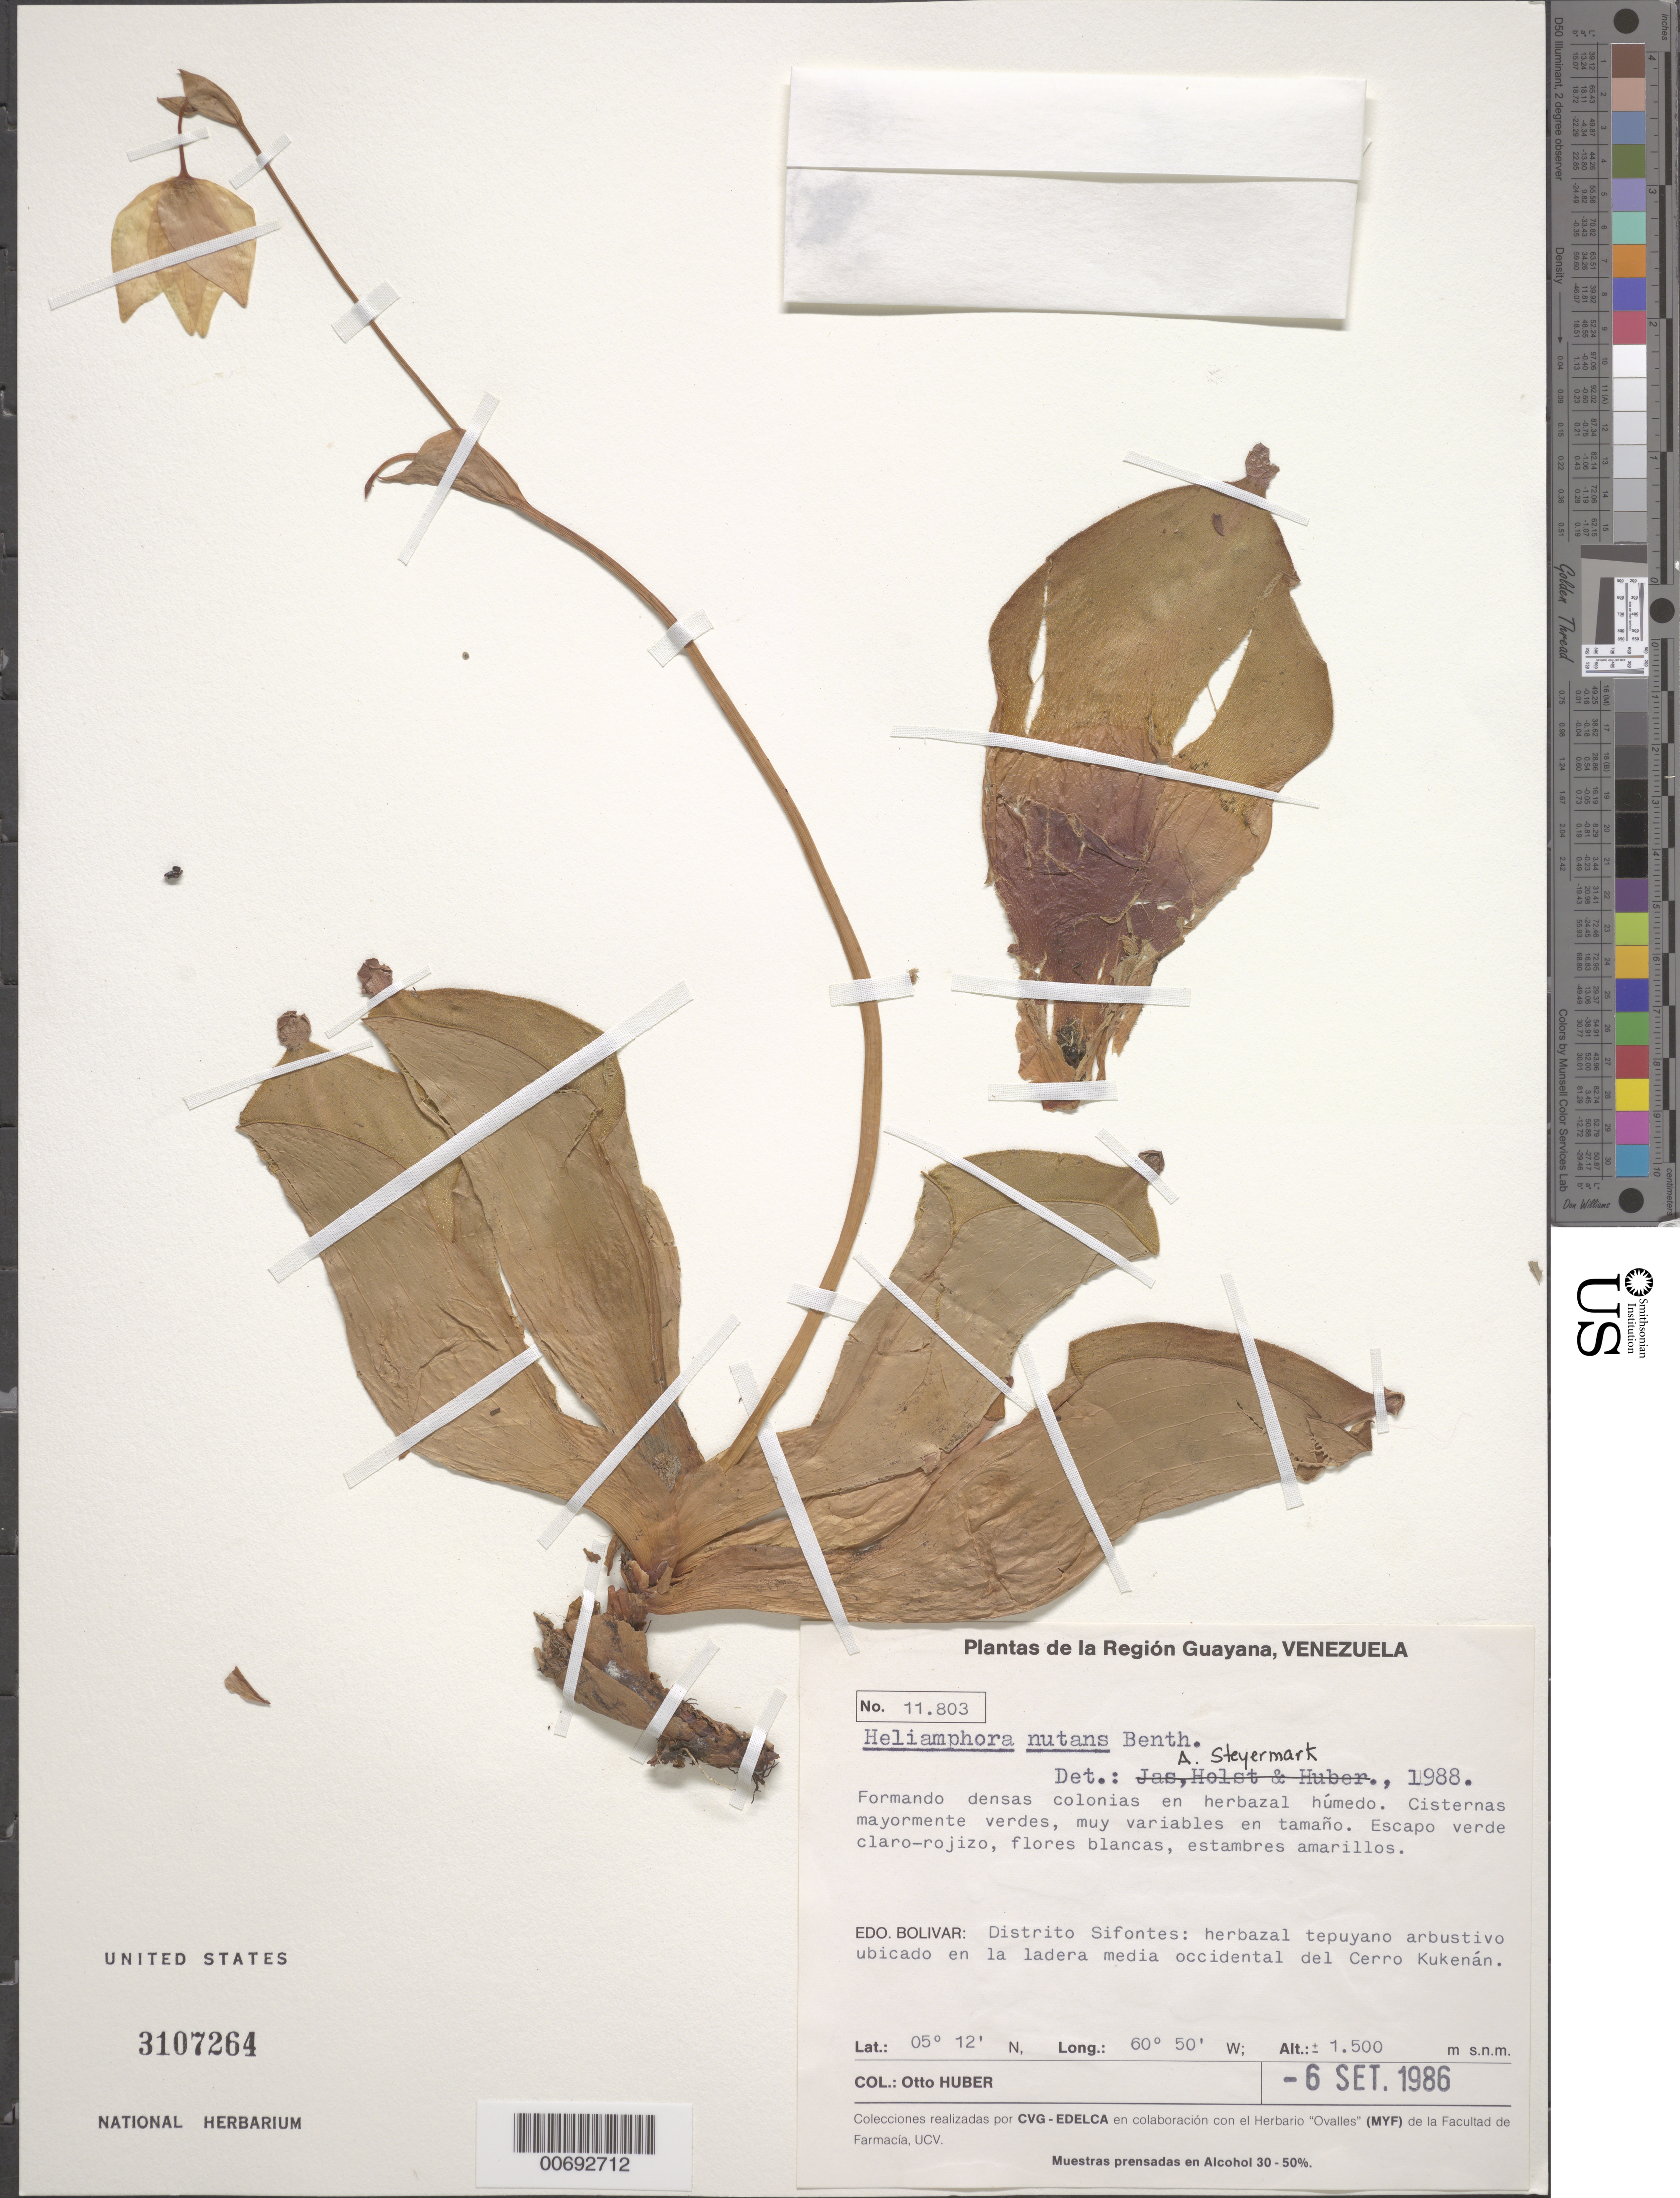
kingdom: Plantae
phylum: Tracheophyta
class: Magnoliopsida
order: Ericales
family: Sarraceniaceae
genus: Heliamphora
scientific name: Heliamphora nutans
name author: Benth.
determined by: Steyermark, Julian A., (VEN)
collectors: O. Huber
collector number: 11803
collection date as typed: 6-Sep-86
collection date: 1986-09-06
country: Venezuela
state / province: Bolívar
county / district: Sifontes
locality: Cerro Kukenan, en la ladera media occidental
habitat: Herbazal tepuyano arbustivo ubicdo en la ladera media occidental cel cerro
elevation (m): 1500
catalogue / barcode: US 3107264